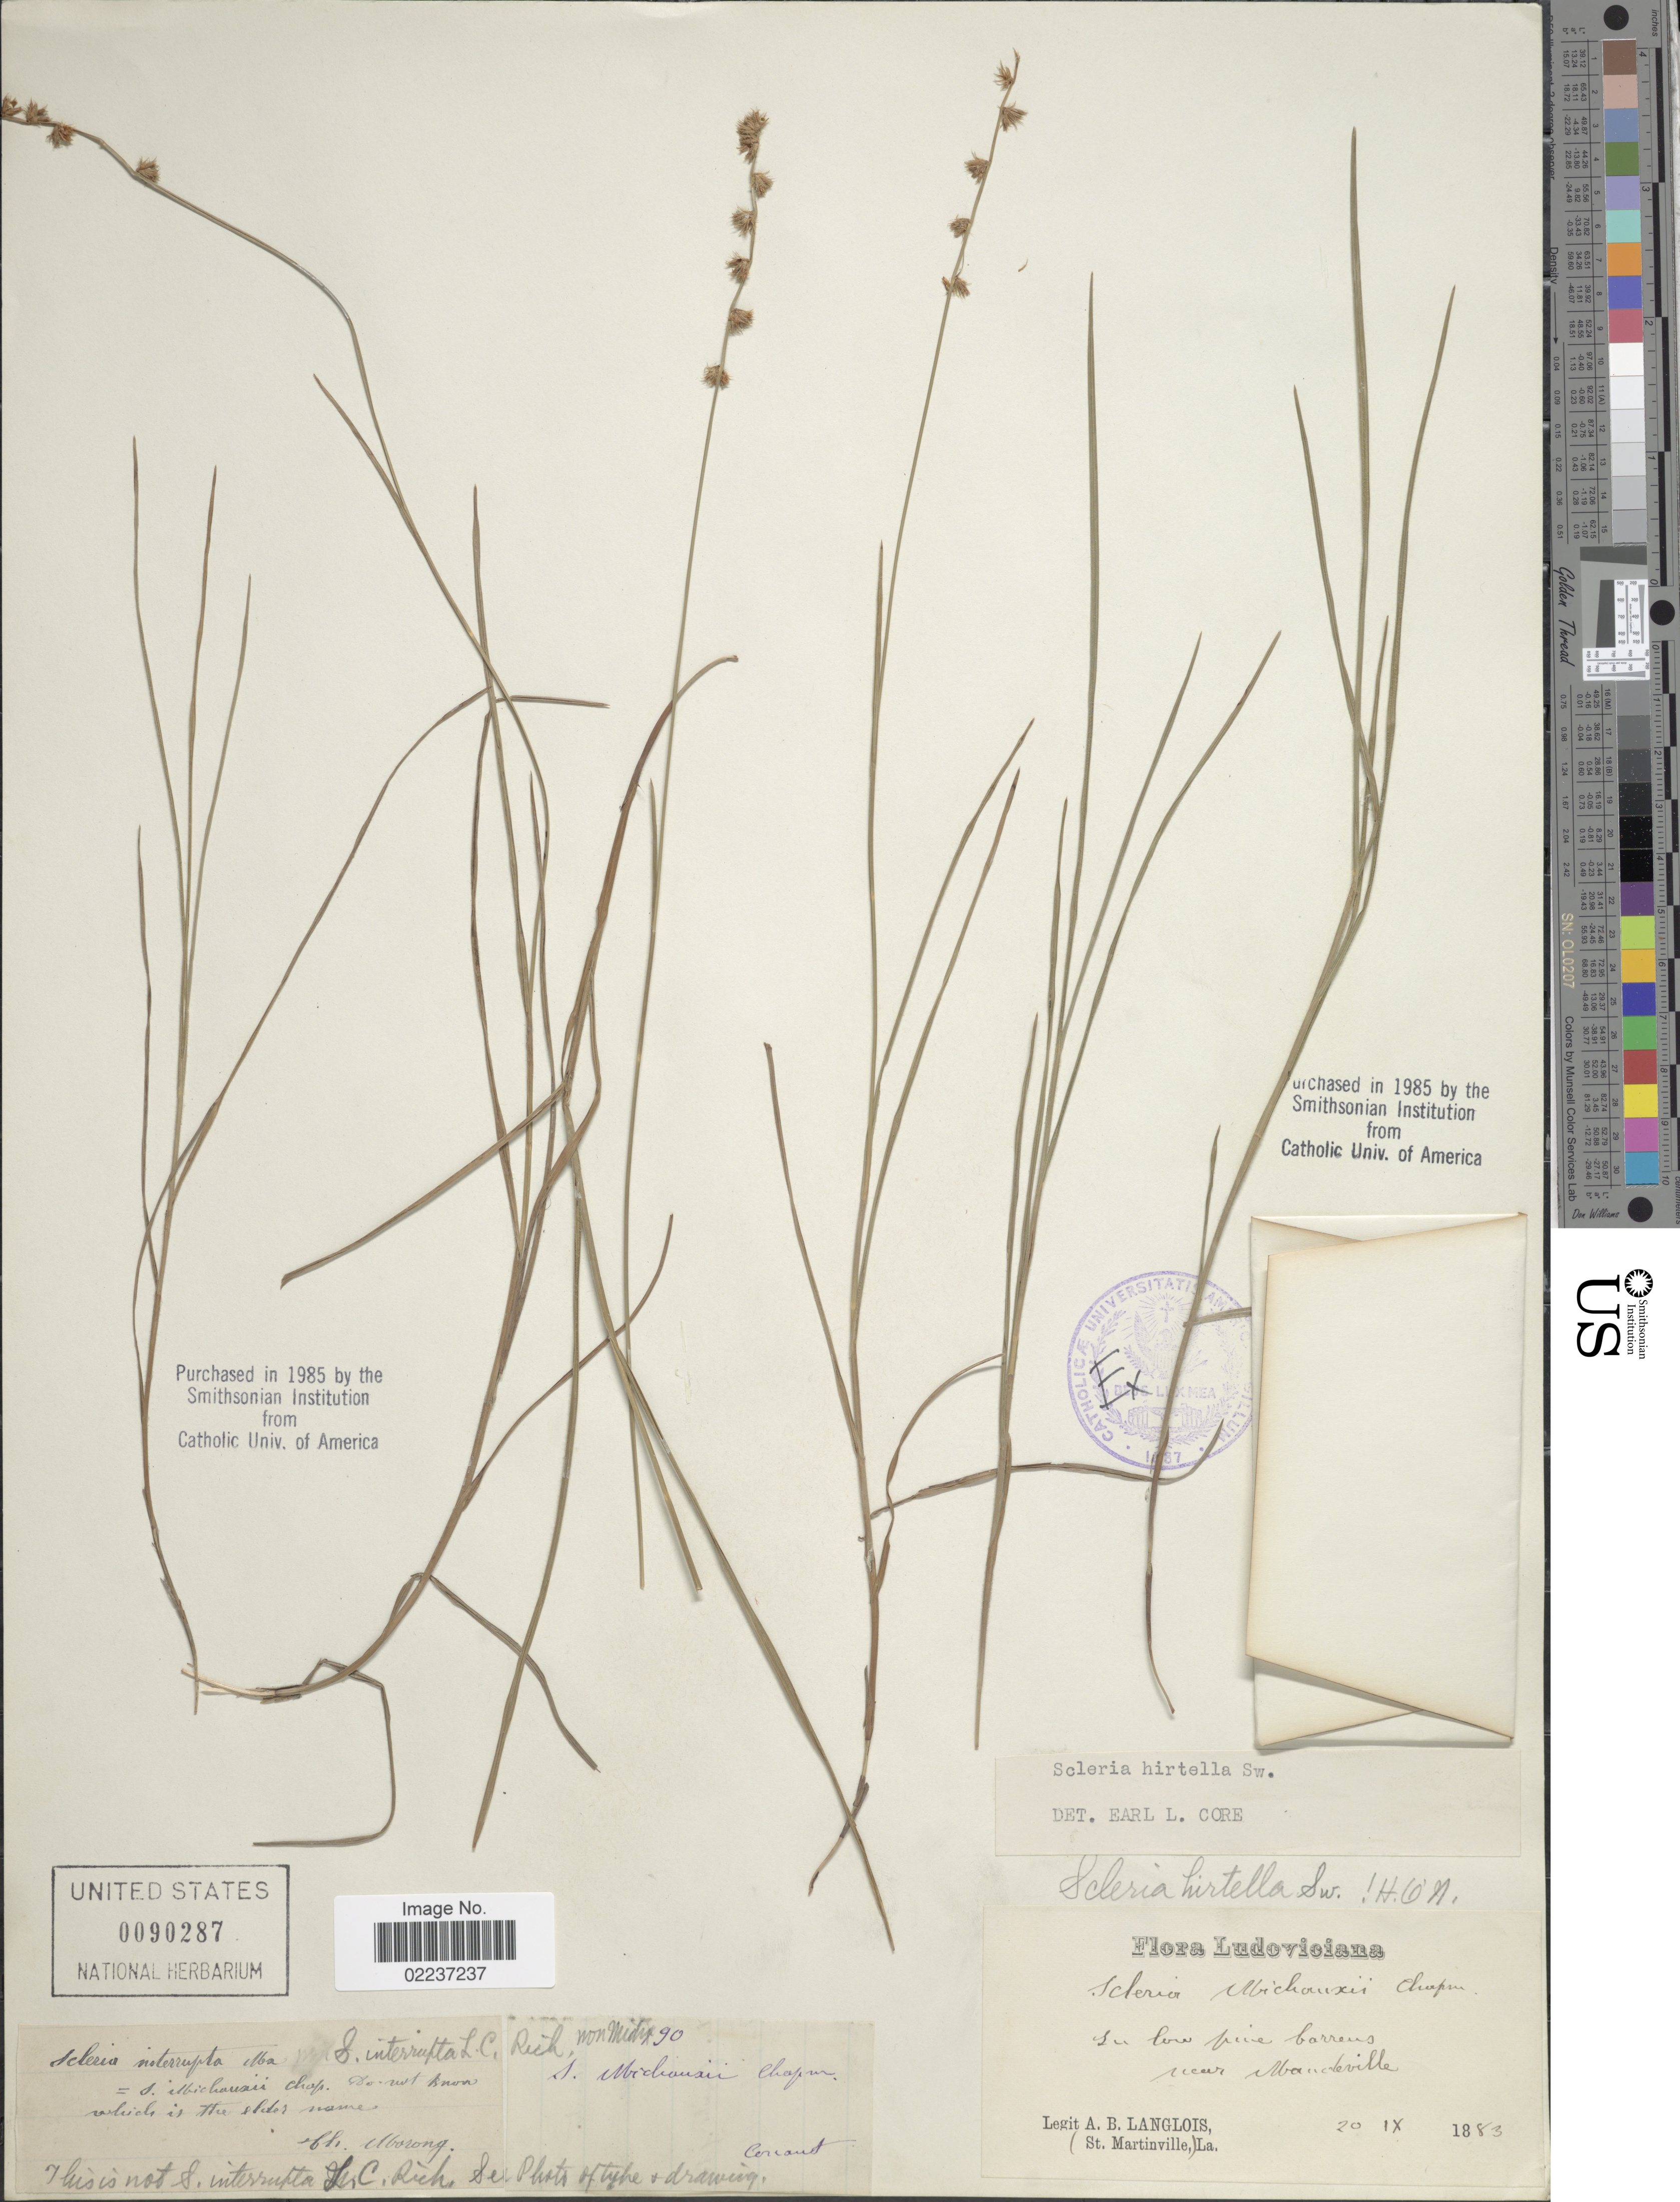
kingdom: Plantae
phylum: Tracheophyta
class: Liliopsida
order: Poales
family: Cyperaceae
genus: Scleria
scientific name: Scleria hirtella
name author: Sw.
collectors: A. Langlois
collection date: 1883-09-20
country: United States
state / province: Louisiana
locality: Ludoviciana, near Mandeville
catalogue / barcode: US 90287